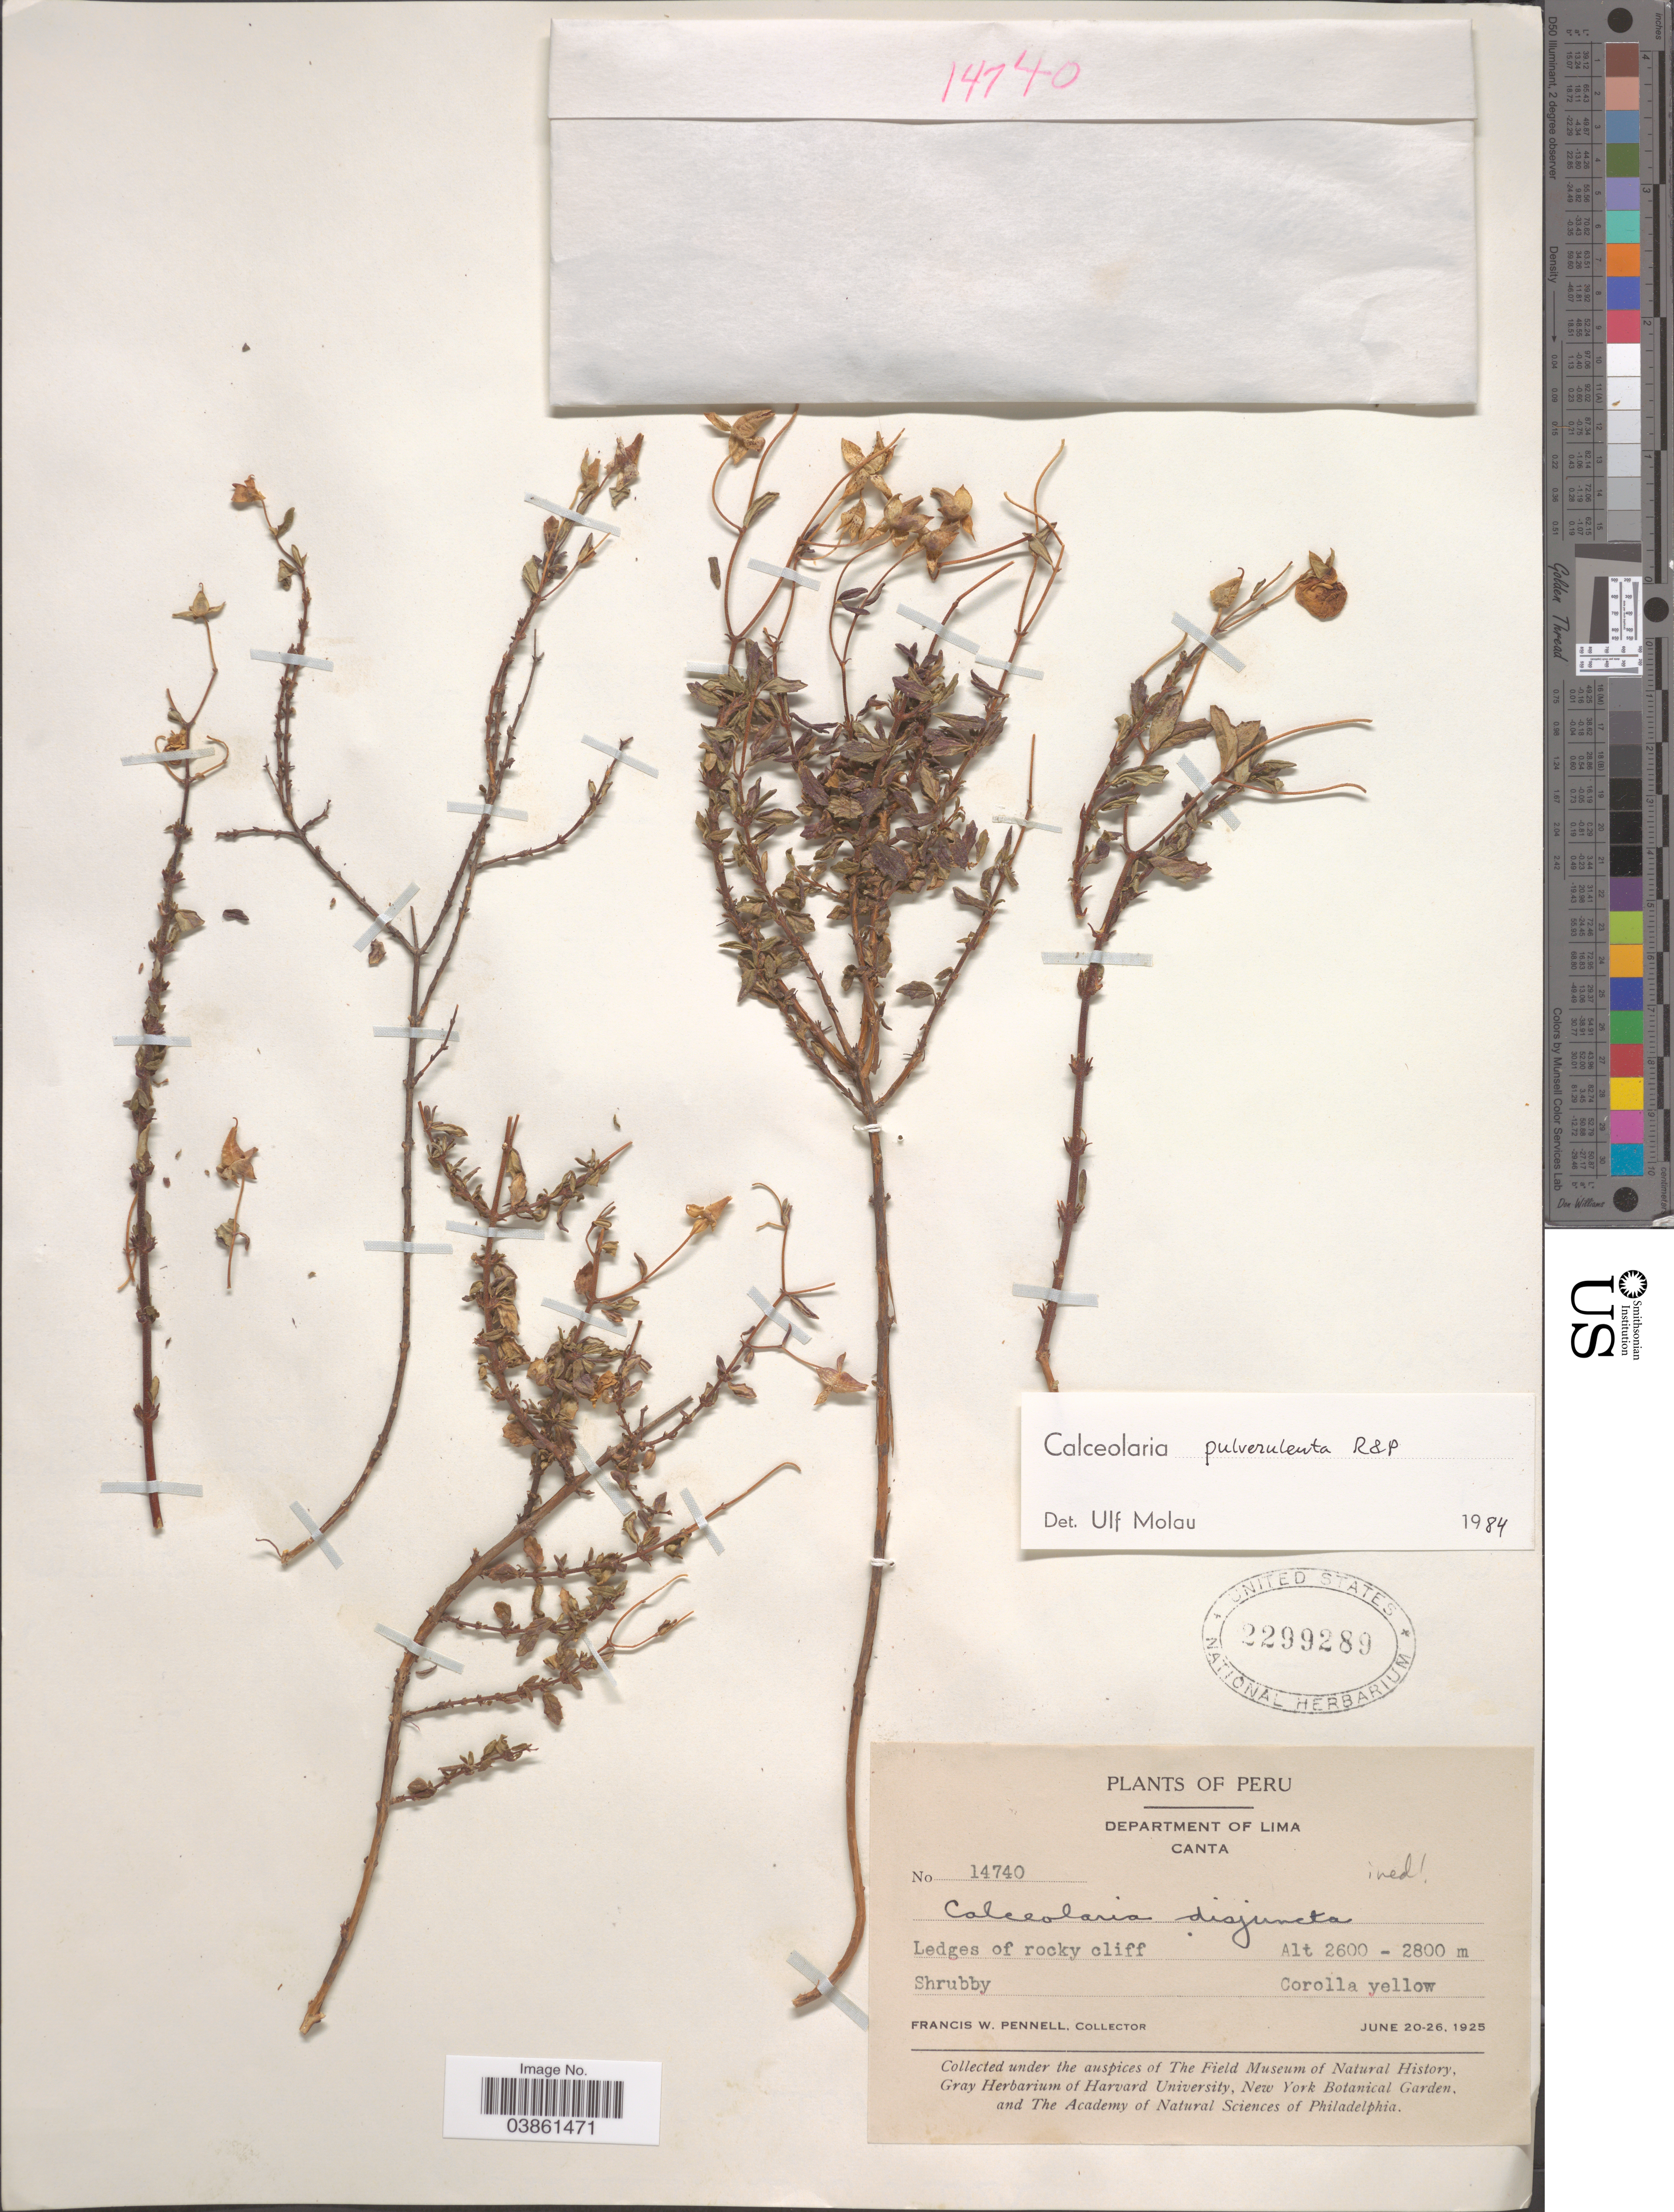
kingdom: Plantae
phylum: Tracheophyta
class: Magnoliopsida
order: Lamiales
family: Calceolariaceae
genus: Calceolaria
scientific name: Calceolaria pulverulenta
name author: Ruiz & Pav.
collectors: F. W. Pennell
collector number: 14740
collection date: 1925-06-20/1925-06-26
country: Peru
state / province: Lima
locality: Department of Lima. Canta.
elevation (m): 2600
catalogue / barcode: US 2299289